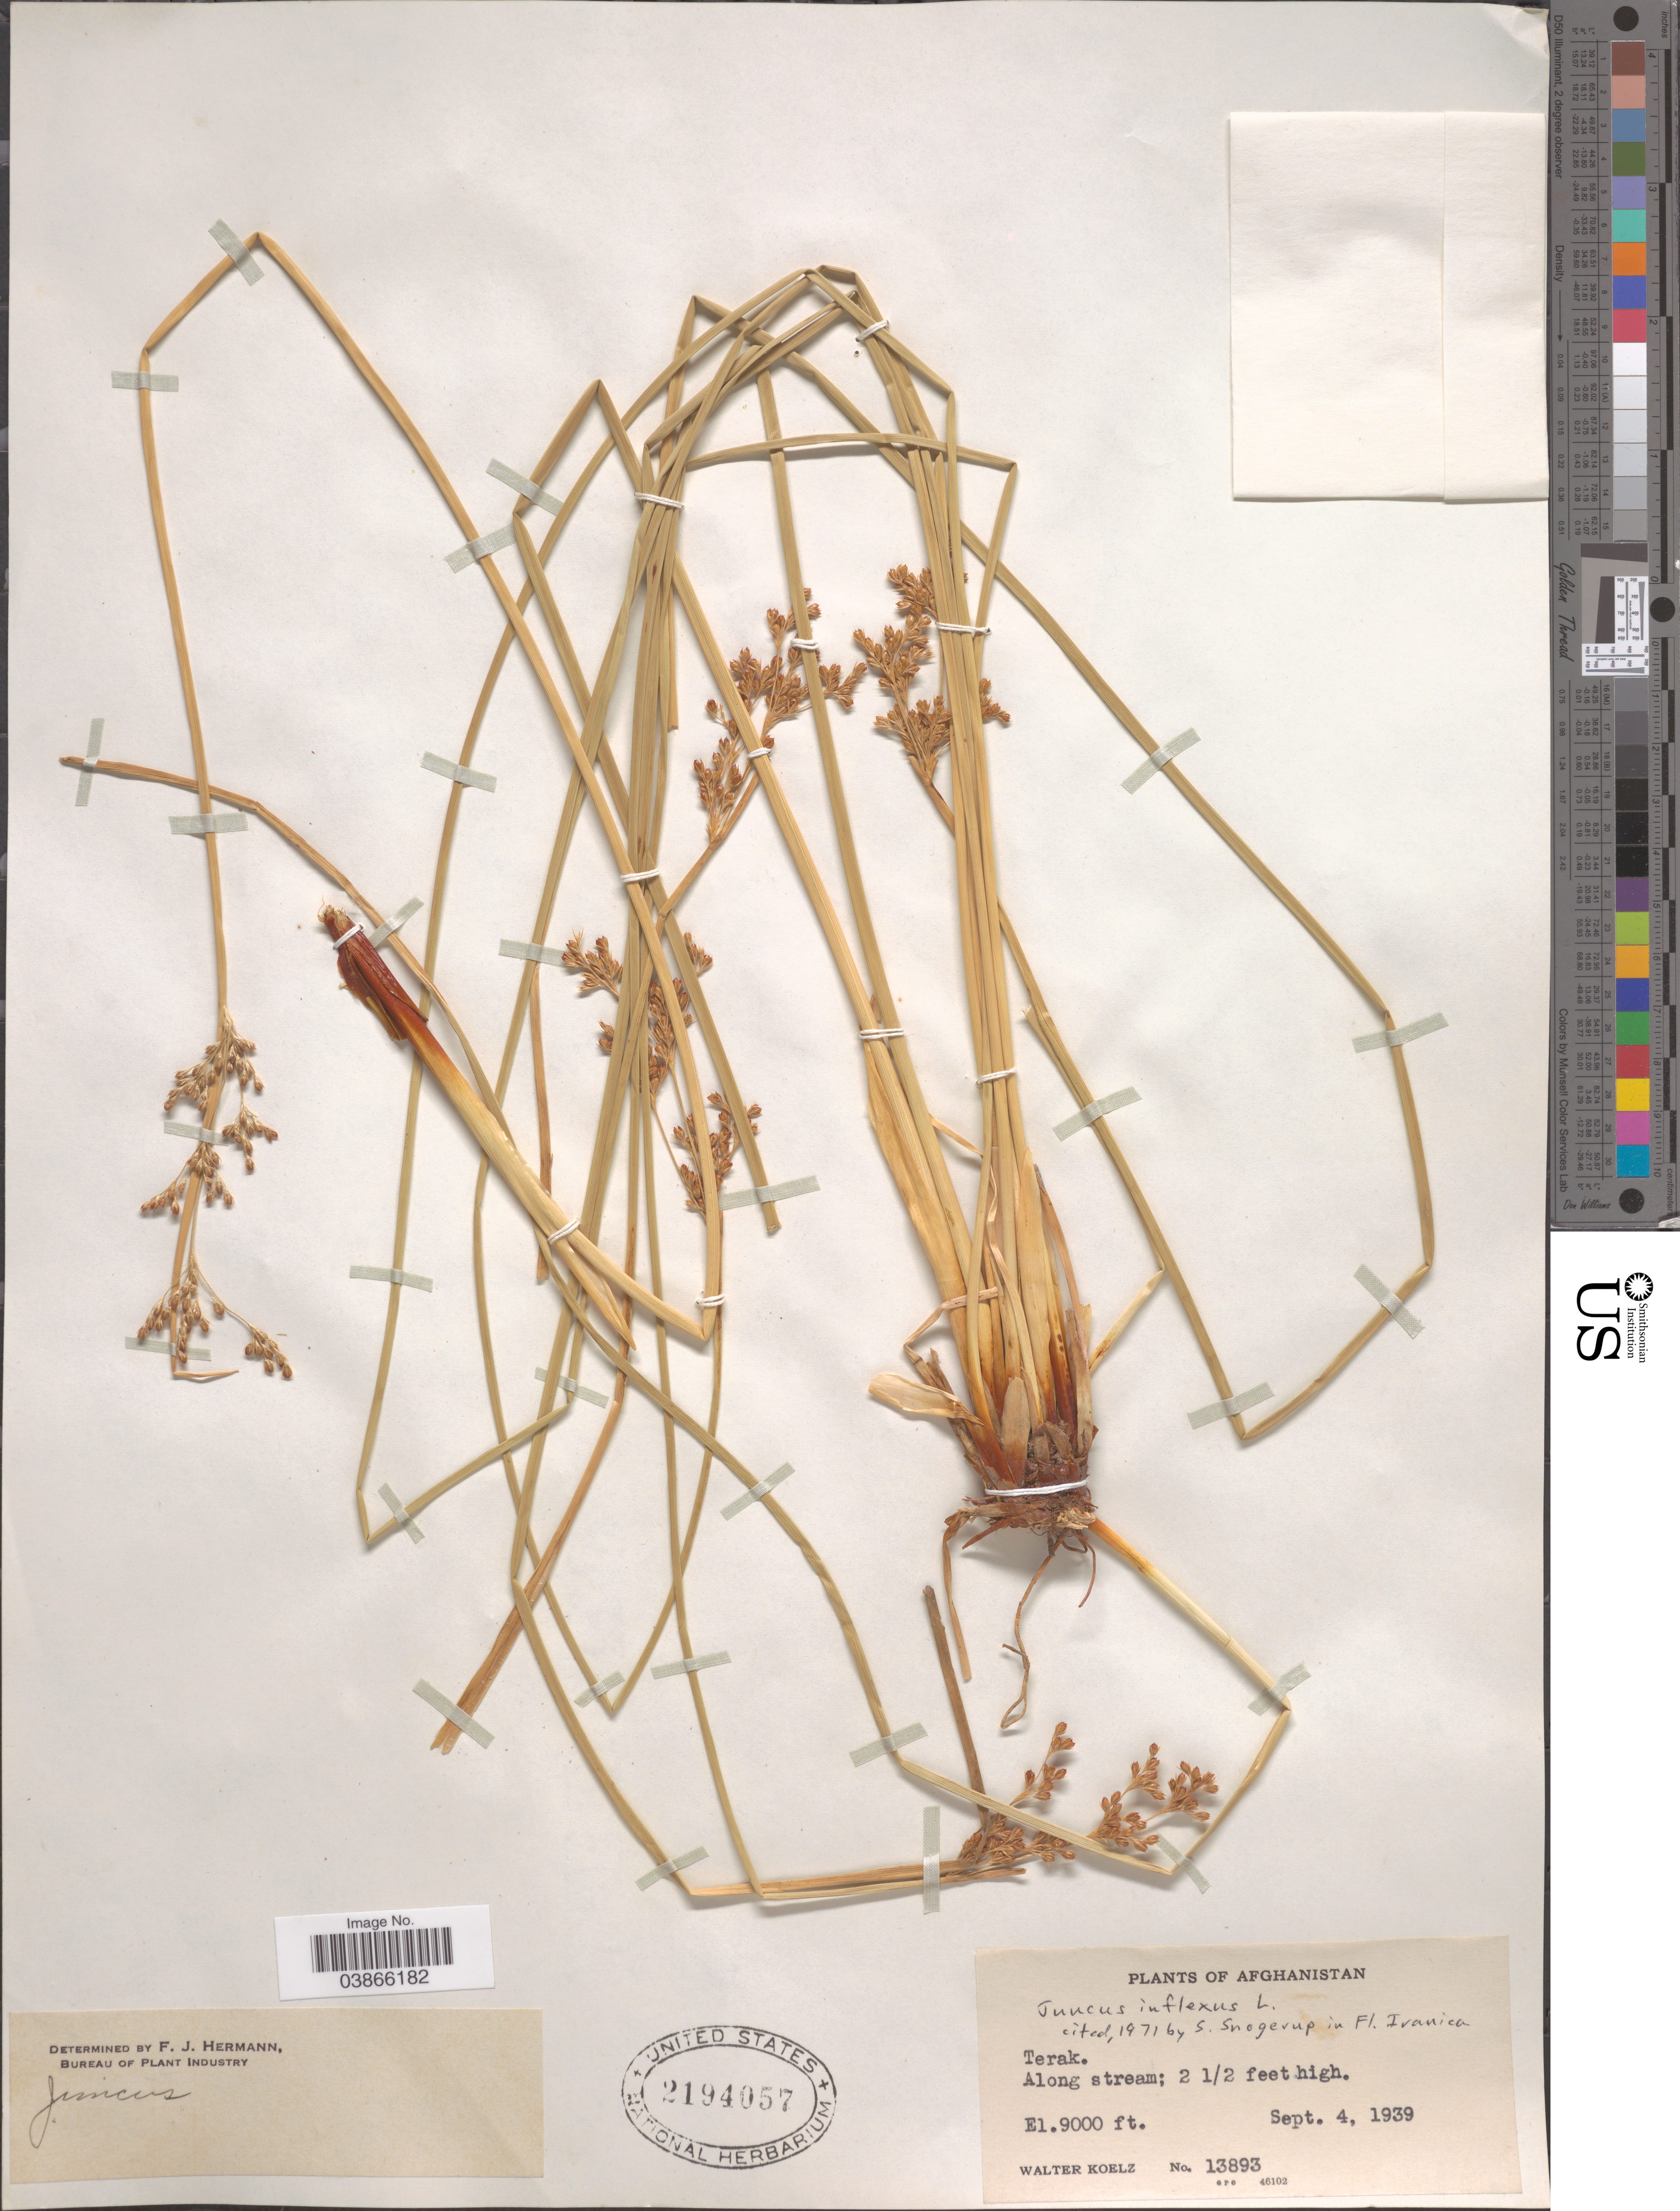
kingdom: Plantae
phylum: Tracheophyta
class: Liliopsida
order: Poales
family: Juncaceae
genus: Juncus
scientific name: Juncus inflexus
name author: L.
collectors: W. N. Koelz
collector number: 13893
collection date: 1939-09-04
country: Afghanistan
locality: Terak.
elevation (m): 2743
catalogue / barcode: US 2194057